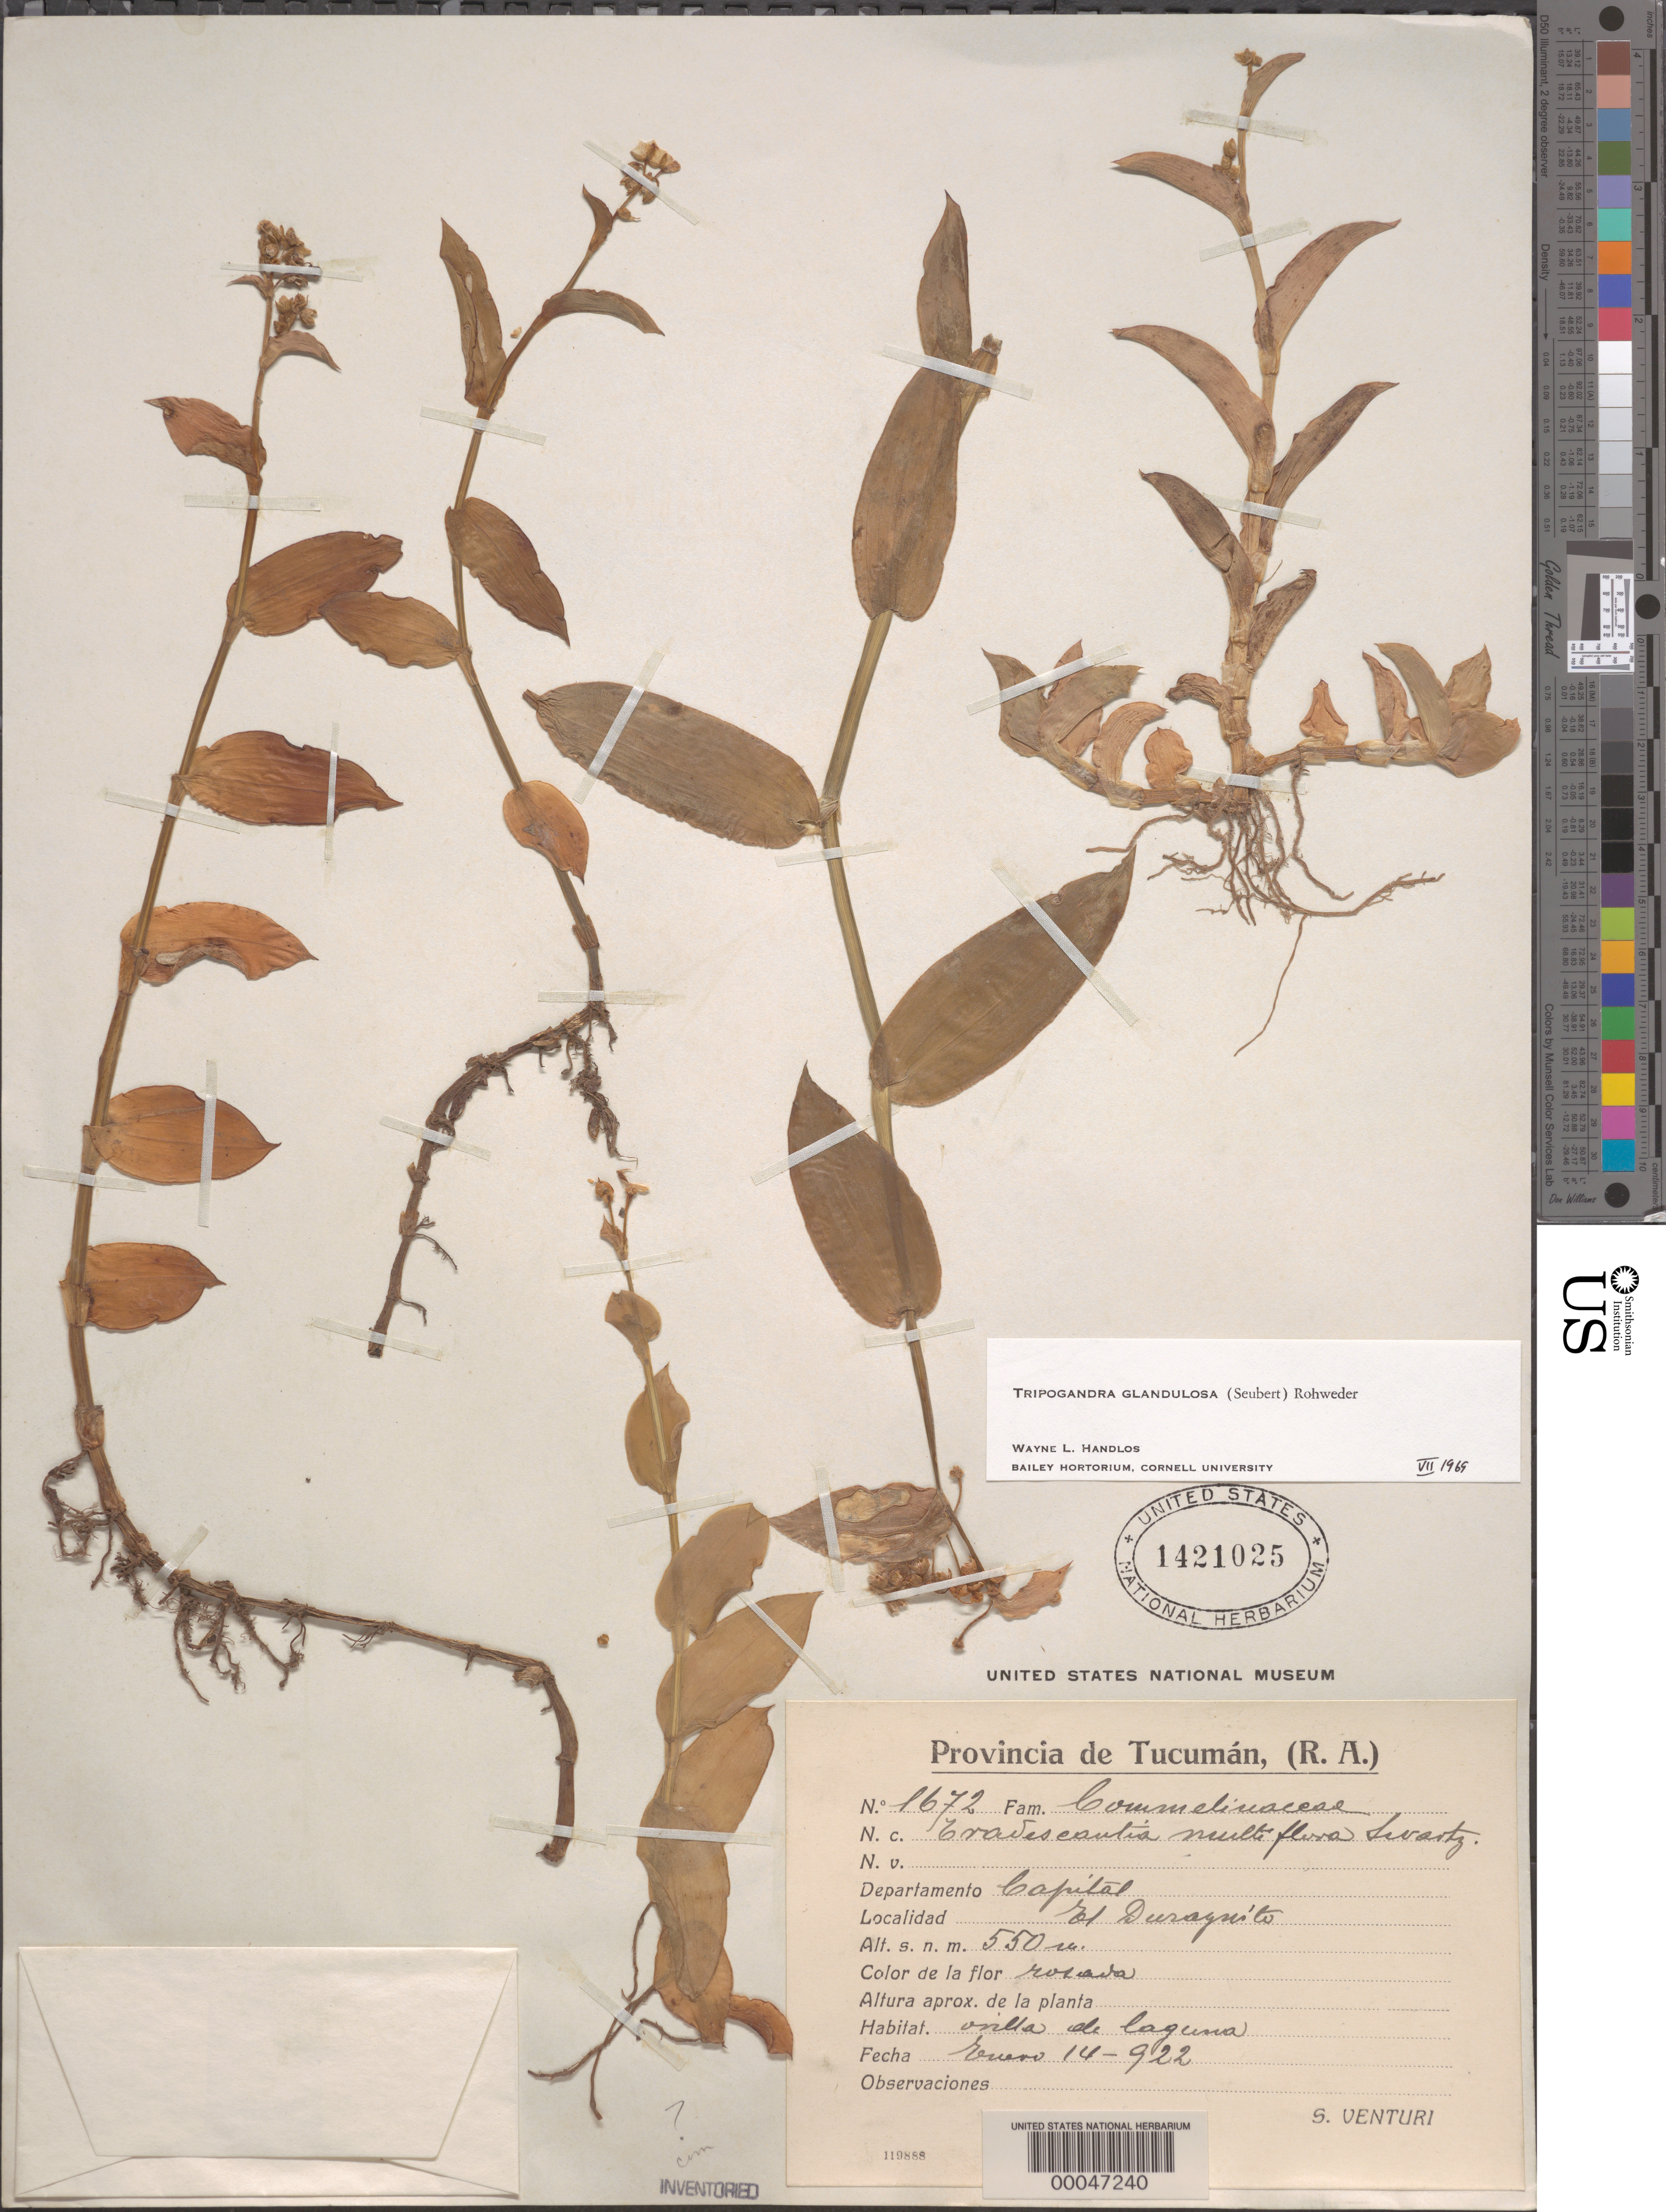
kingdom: Plantae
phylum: Tracheophyta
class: Liliopsida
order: Commelinales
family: Commelinaceae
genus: Tripogandra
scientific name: Tripogandra glandulosa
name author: (Seub.) Rohweder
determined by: Handlos, W. L.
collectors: S. Venturi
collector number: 1672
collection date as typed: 14 Jun 1922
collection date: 1922-06-14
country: Argentina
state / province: Buenos Aires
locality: Rio Duragnito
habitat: Margin of laguna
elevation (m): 550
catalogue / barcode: US 1421025